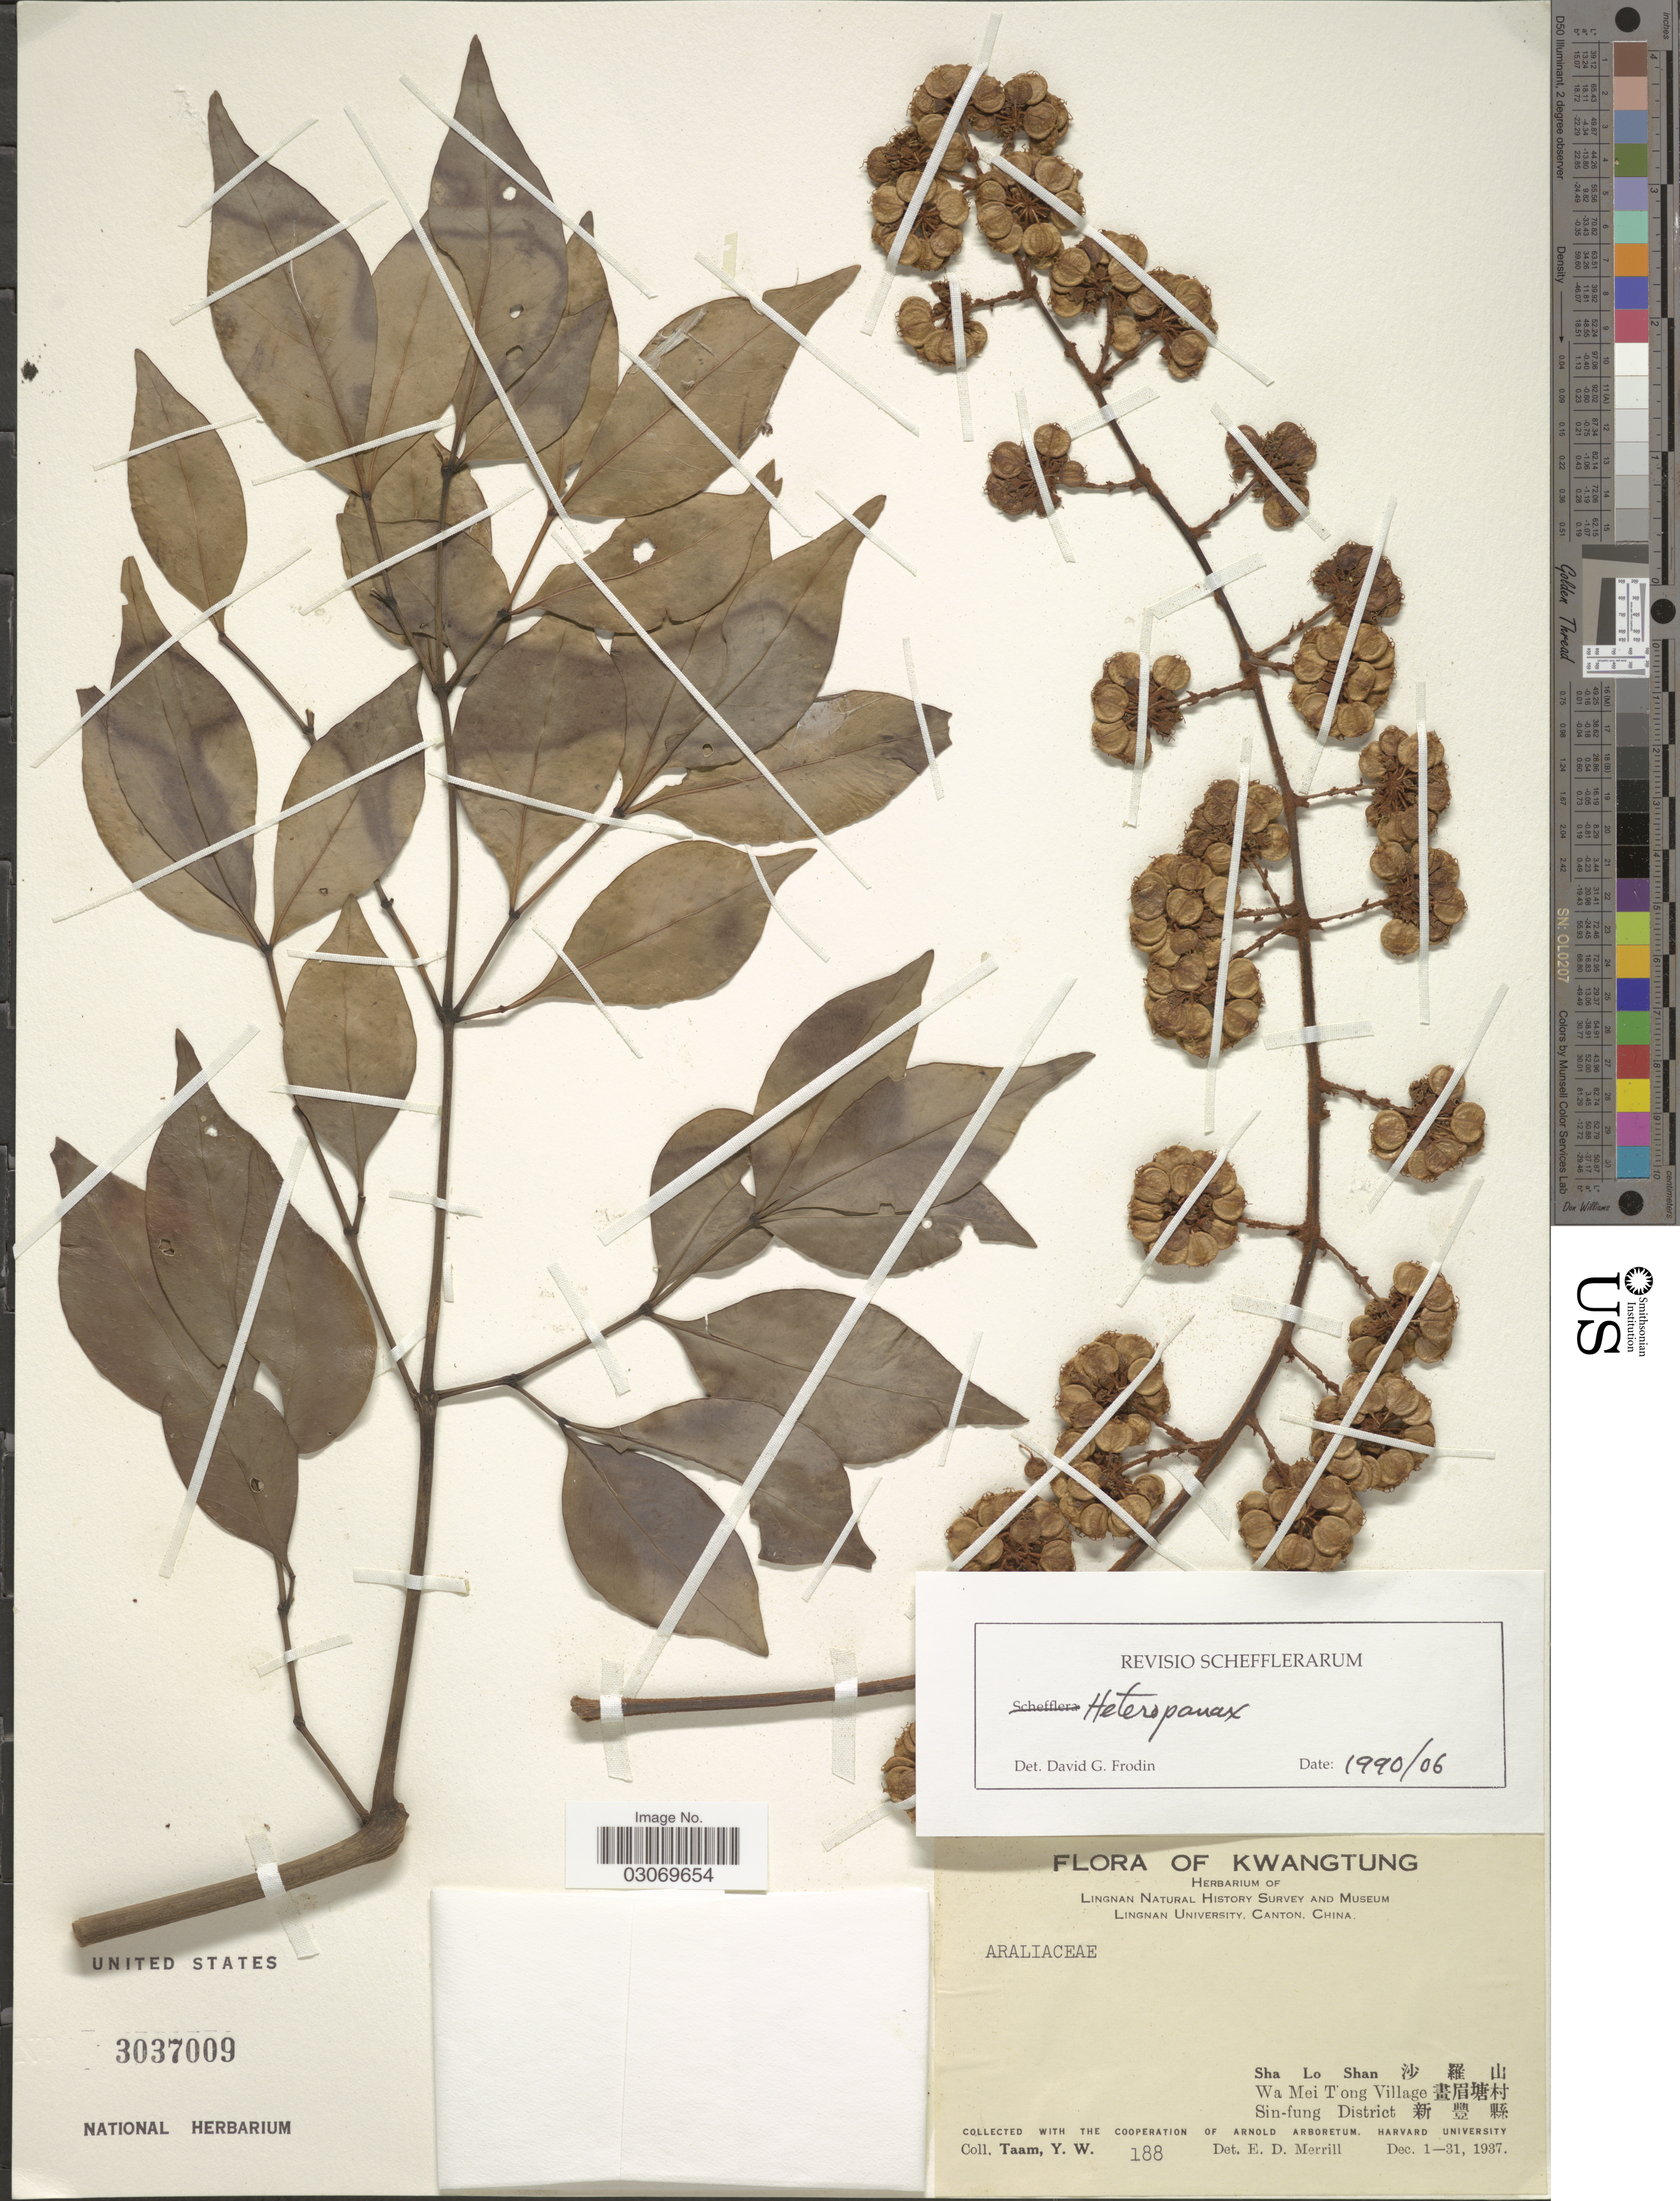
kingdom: Plantae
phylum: Tracheophyta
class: Magnoliopsida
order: Apiales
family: Araliaceae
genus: Heteropanax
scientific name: Heteropanax sp.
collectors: Y. W. Taam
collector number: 188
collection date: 1937-12-01/1937-12-31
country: China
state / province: Guangdong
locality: Kwangtung, Sha Lo Shan, Wa Mei T'ong Village, Sin-fung District.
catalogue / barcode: US 3037009